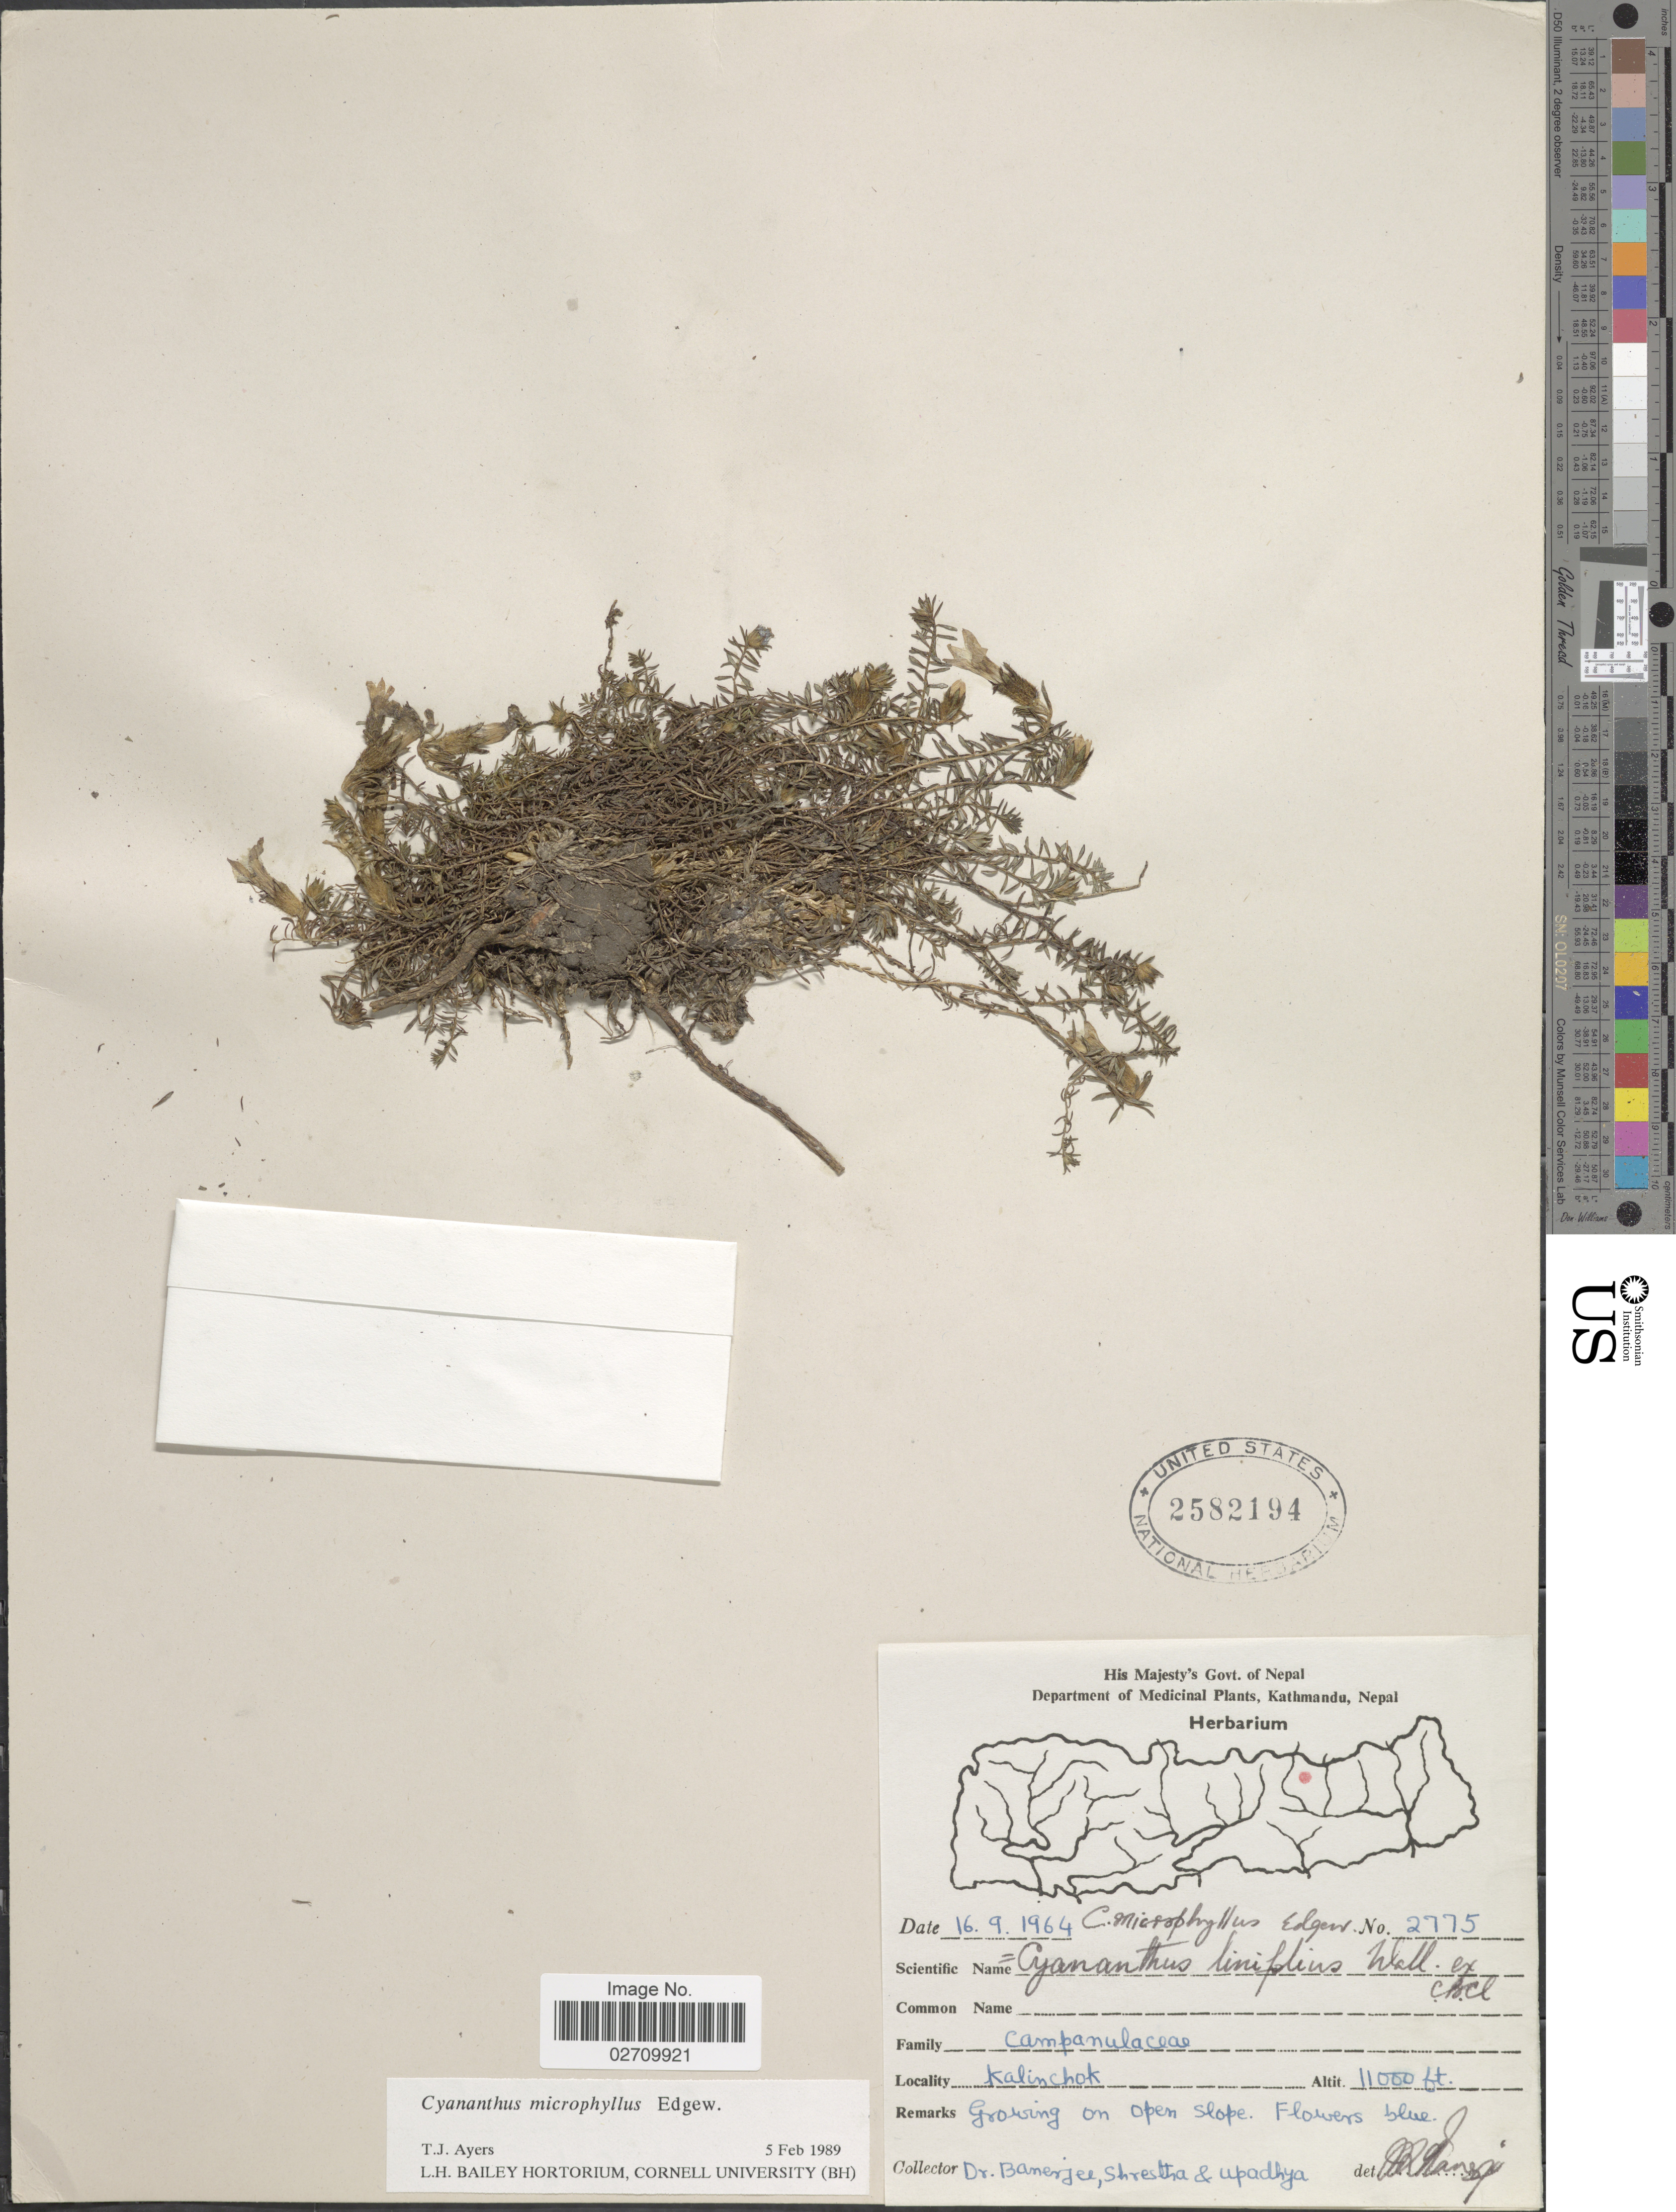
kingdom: Plantae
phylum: Tracheophyta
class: Magnoliopsida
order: Asterales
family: Campanulaceae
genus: Cyananthus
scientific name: Cyananthus microphyllus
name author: Edgew.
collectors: -. Banerjee, -. Shrestha & Upadhya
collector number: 2775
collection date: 1964-09-16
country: Nepal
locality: Kalinchok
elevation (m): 3353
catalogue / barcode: US 2582194